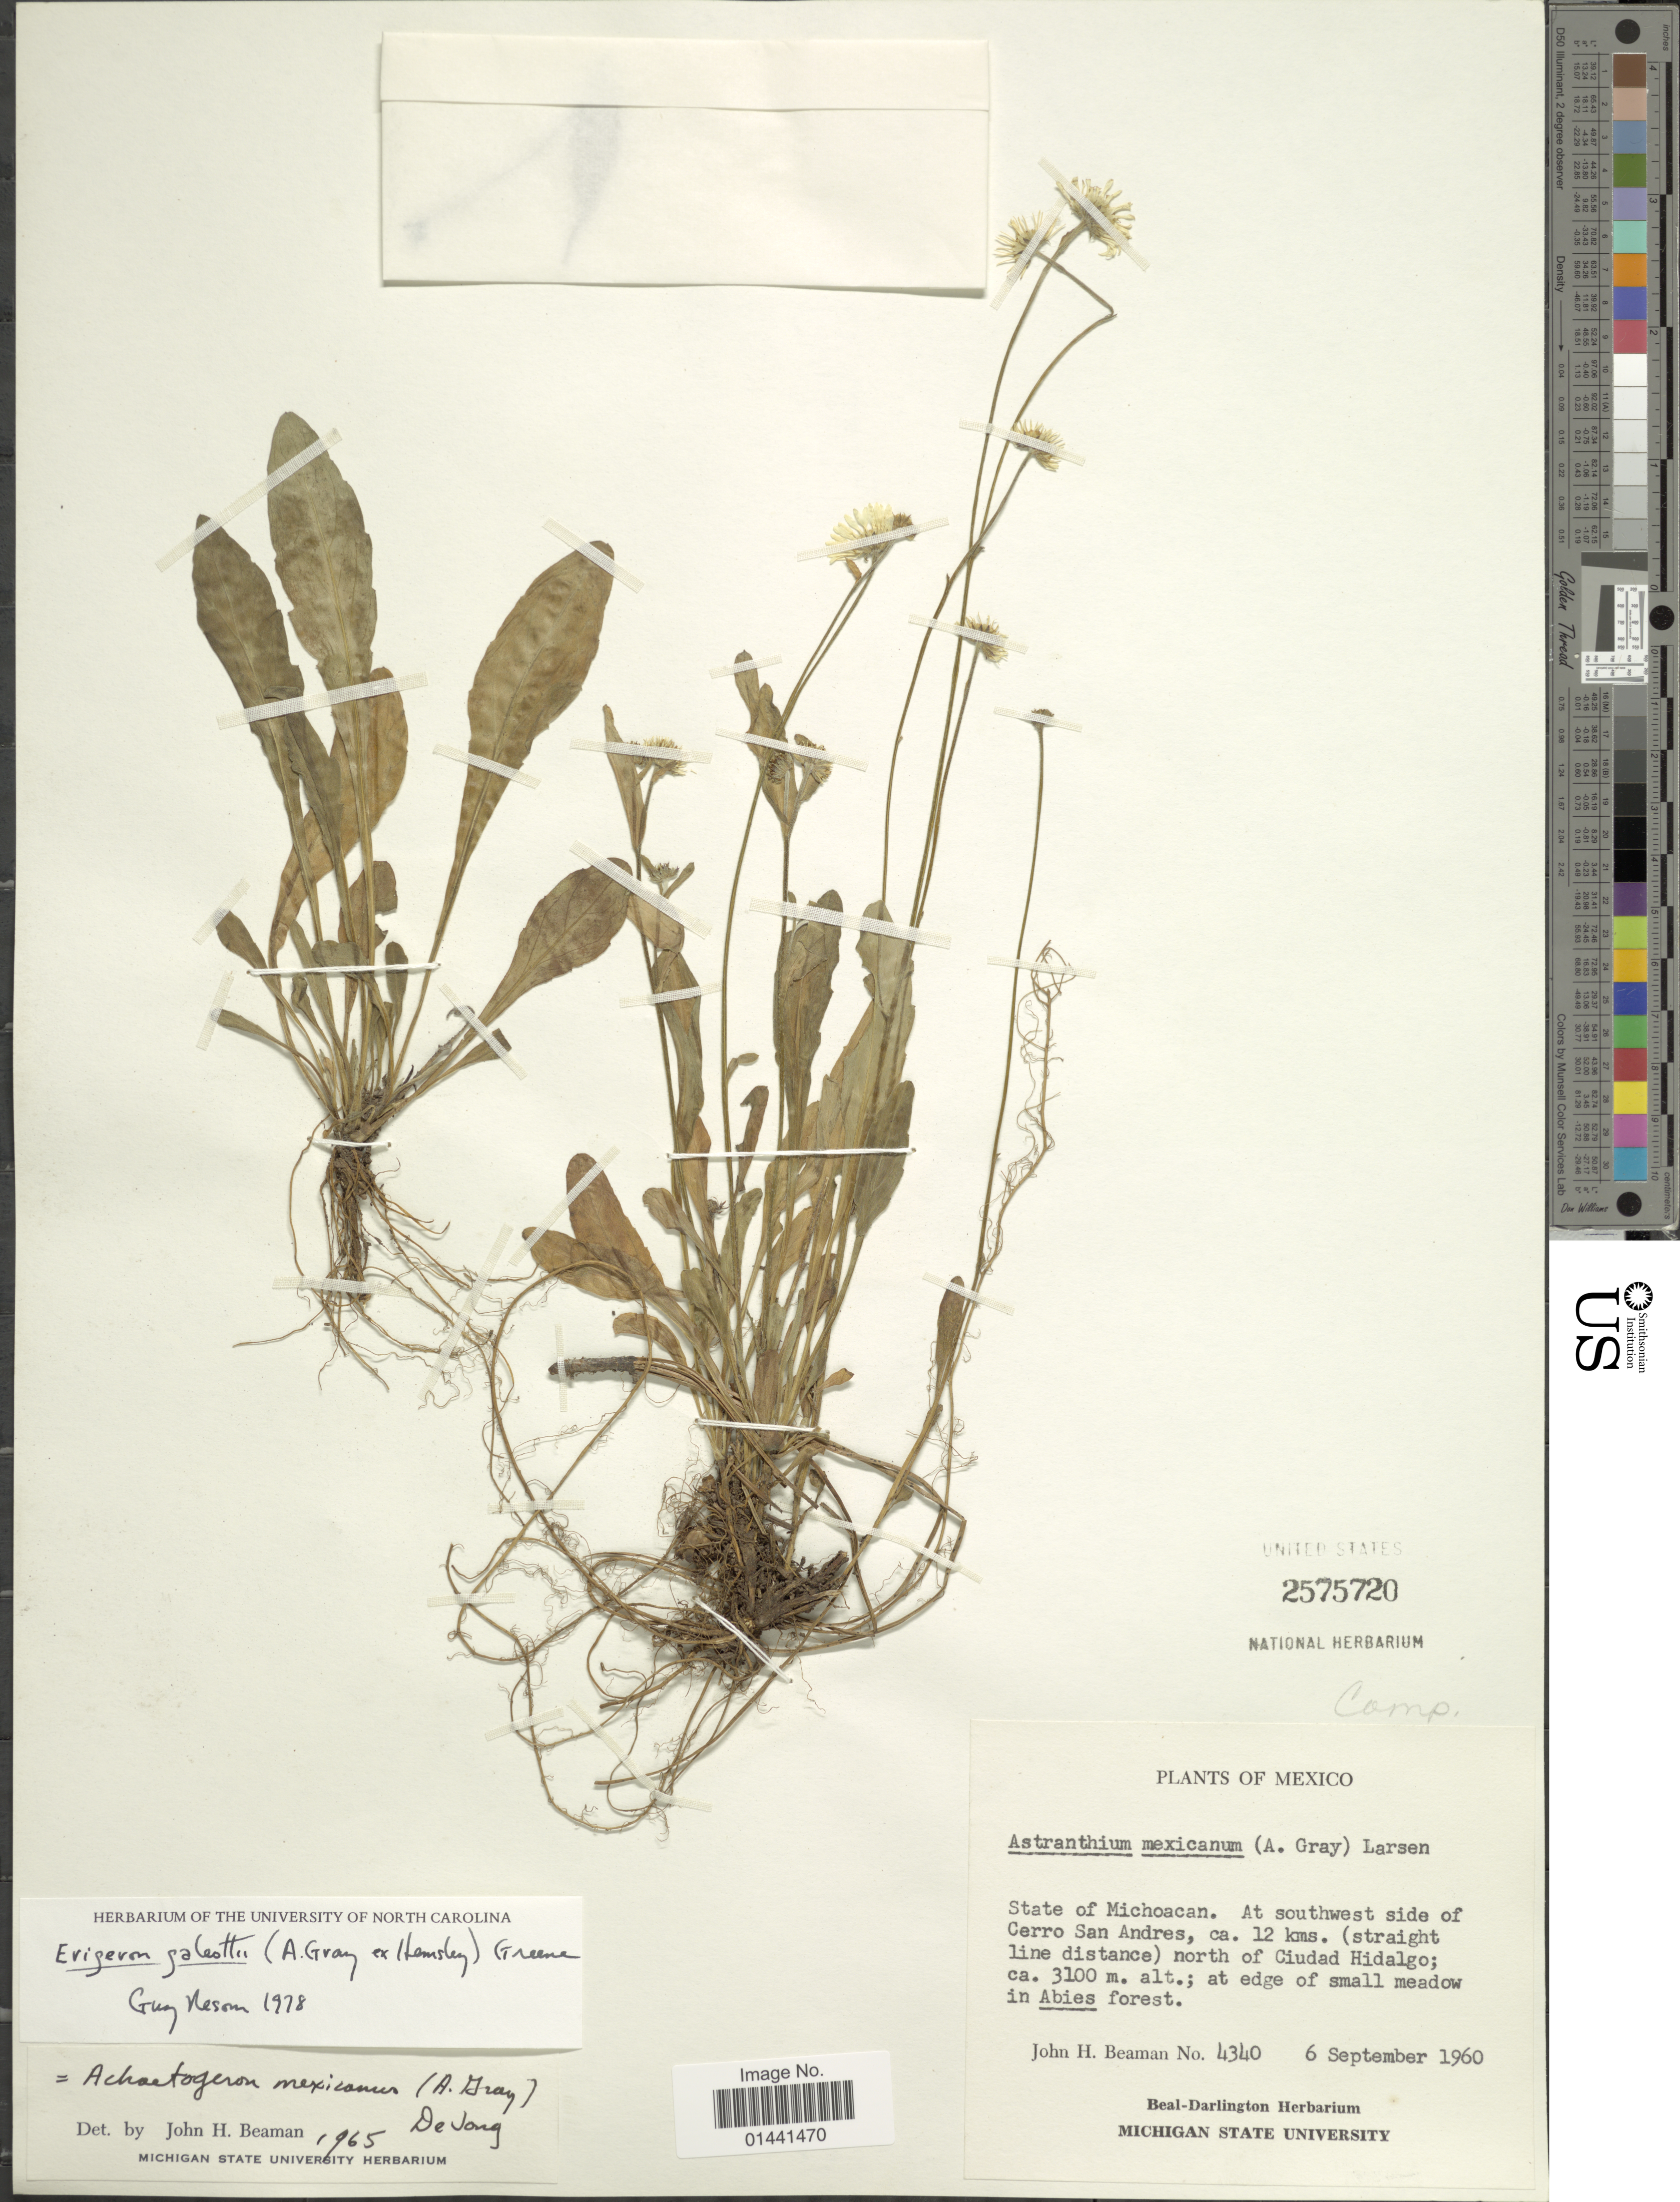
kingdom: Plantae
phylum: Tracheophyta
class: Magnoliopsida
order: Asterales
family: Asteraceae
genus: Erigeron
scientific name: Erigeron galeottii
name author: (A. Gray ex Hemsl.) Greene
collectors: J. H. Beaman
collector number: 4340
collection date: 1960-09-06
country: Mexico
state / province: Michoacán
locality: At southwest side of Cerro San Andres, ca. 12 kms. (straight line distance) north of Ciudad Hidalgo; at edge of small meadow in Abies forest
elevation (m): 3100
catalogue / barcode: US 2575720